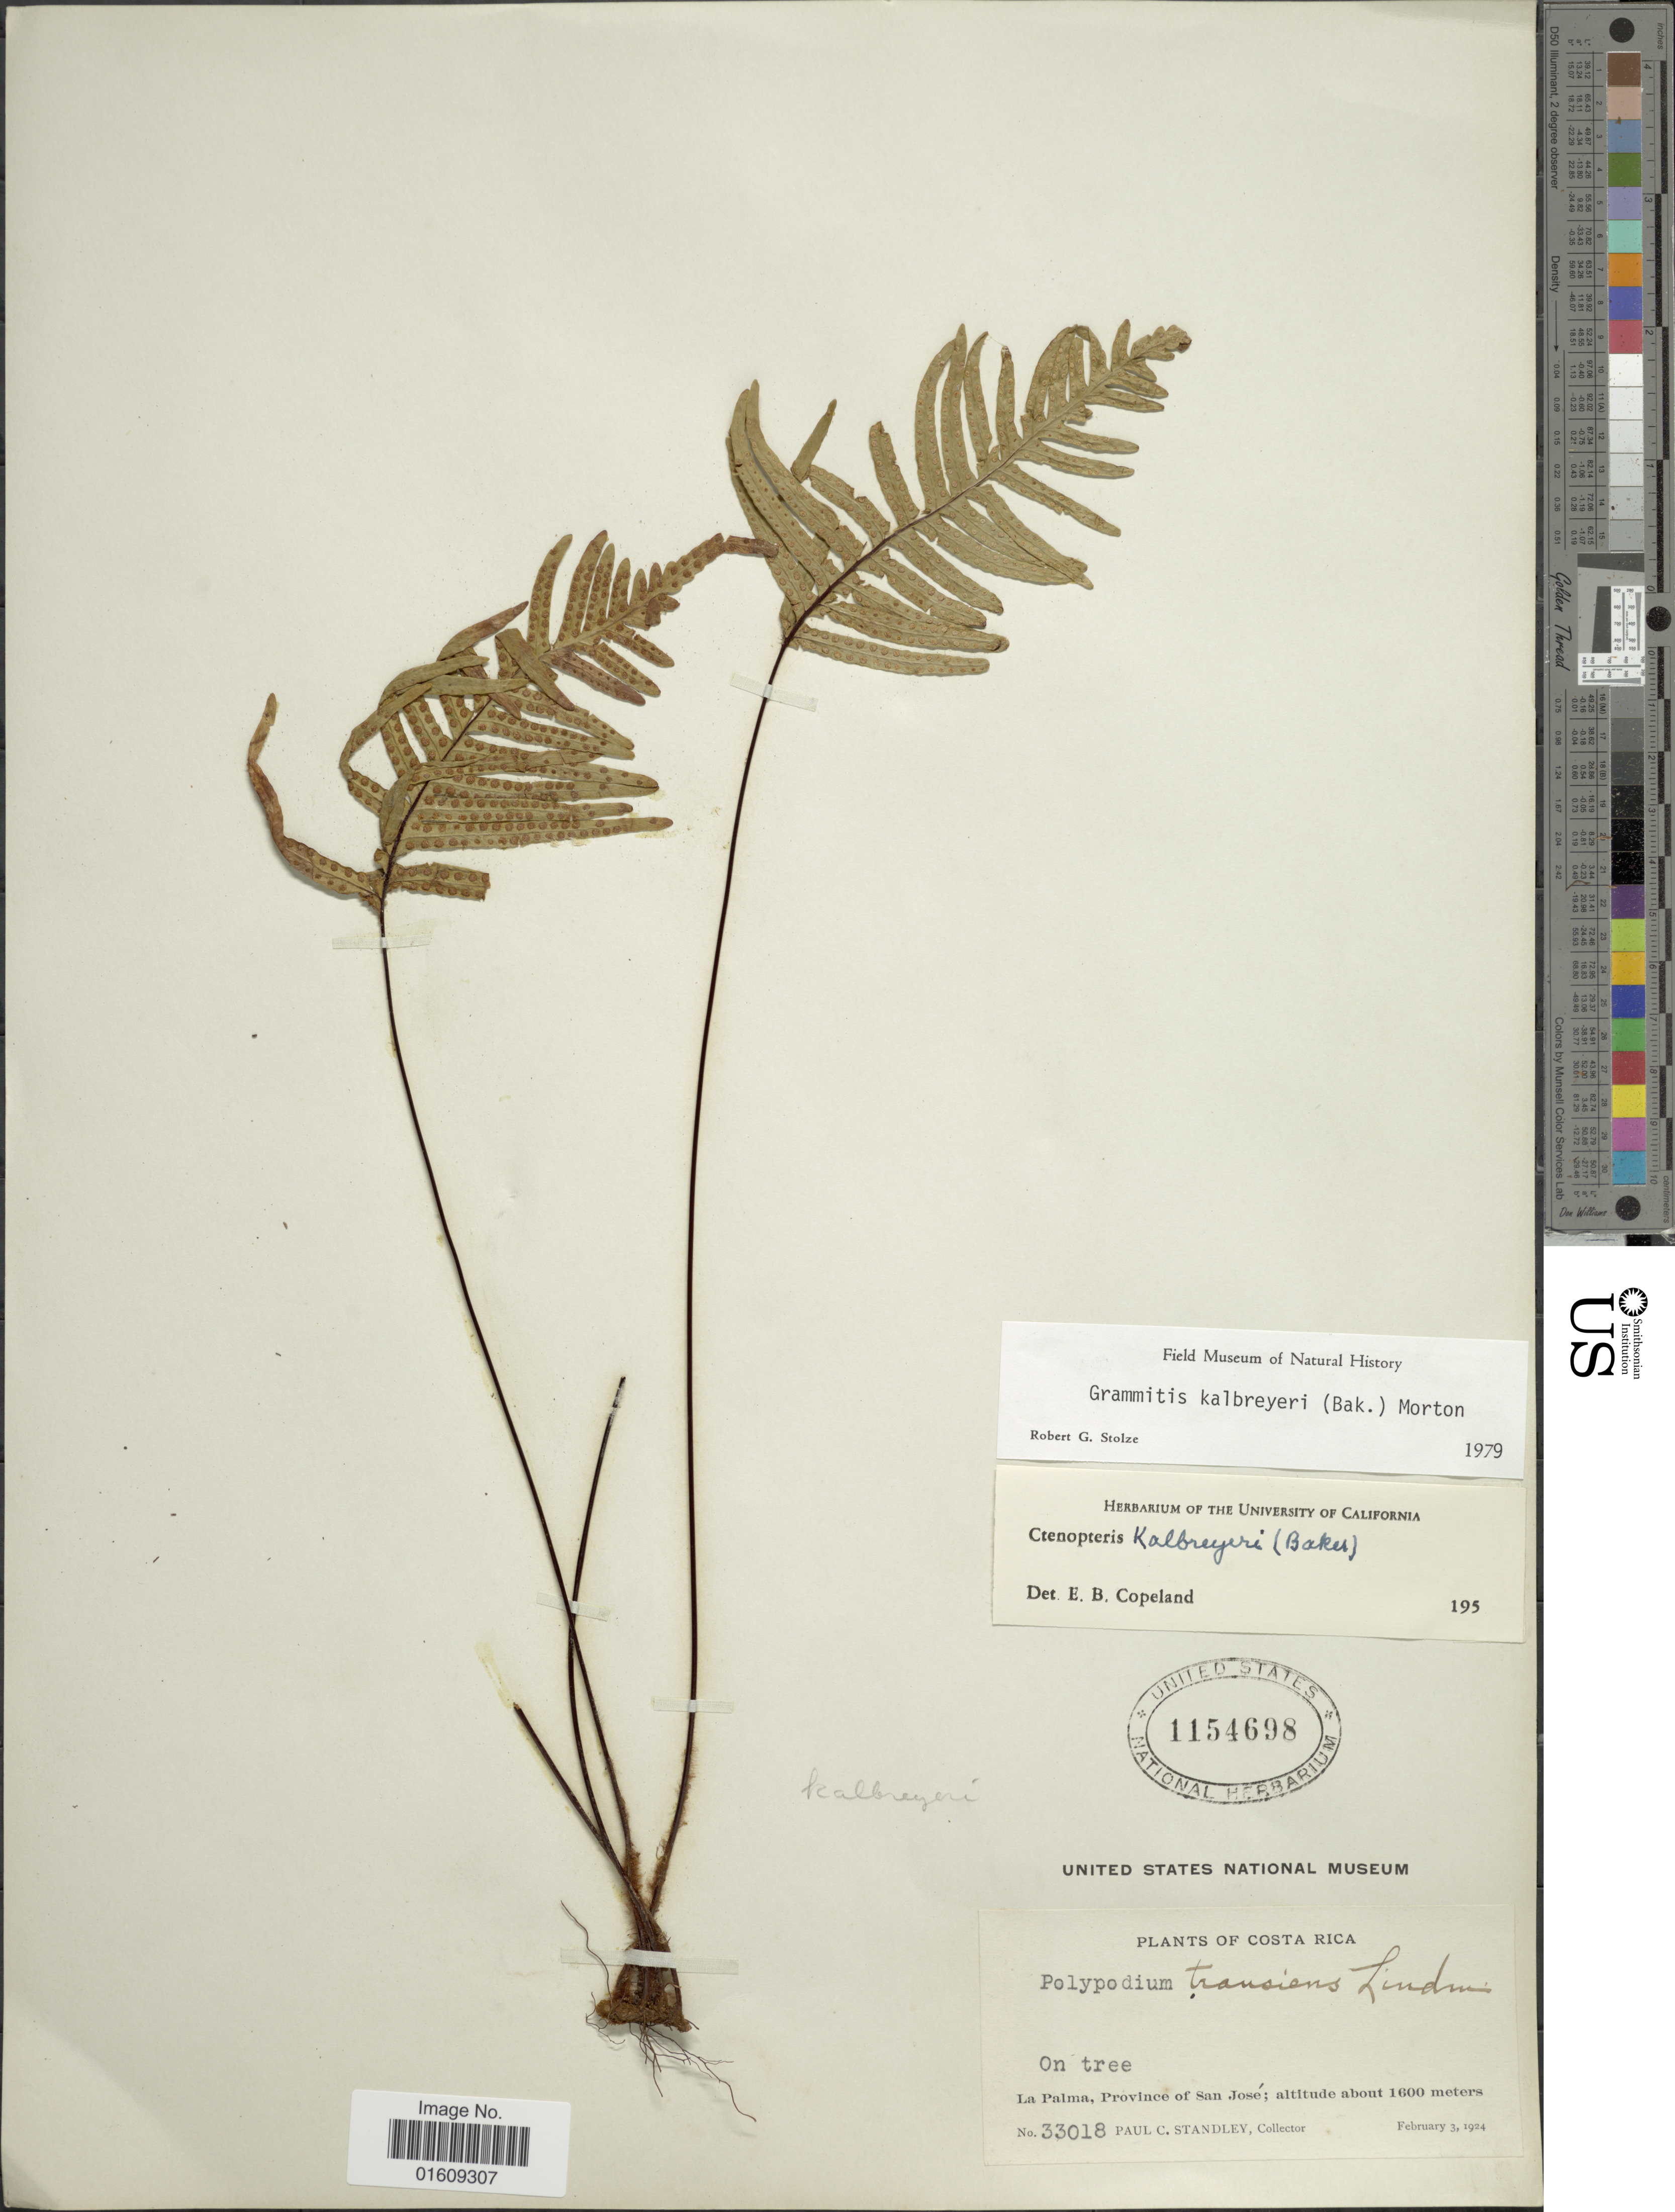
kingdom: Plantae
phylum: Tracheophyta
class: Polypodiopsida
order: Polypodiales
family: Polypodiaceae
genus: Ceradenia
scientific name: Ceradenia kalbreyeri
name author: (Baker) L.E. Bishop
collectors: P. C. Standley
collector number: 33018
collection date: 1924-02-03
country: Costa Rica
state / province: San José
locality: Costa Rica, La Palma. Province of San José.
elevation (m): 1600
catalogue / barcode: US 1154698